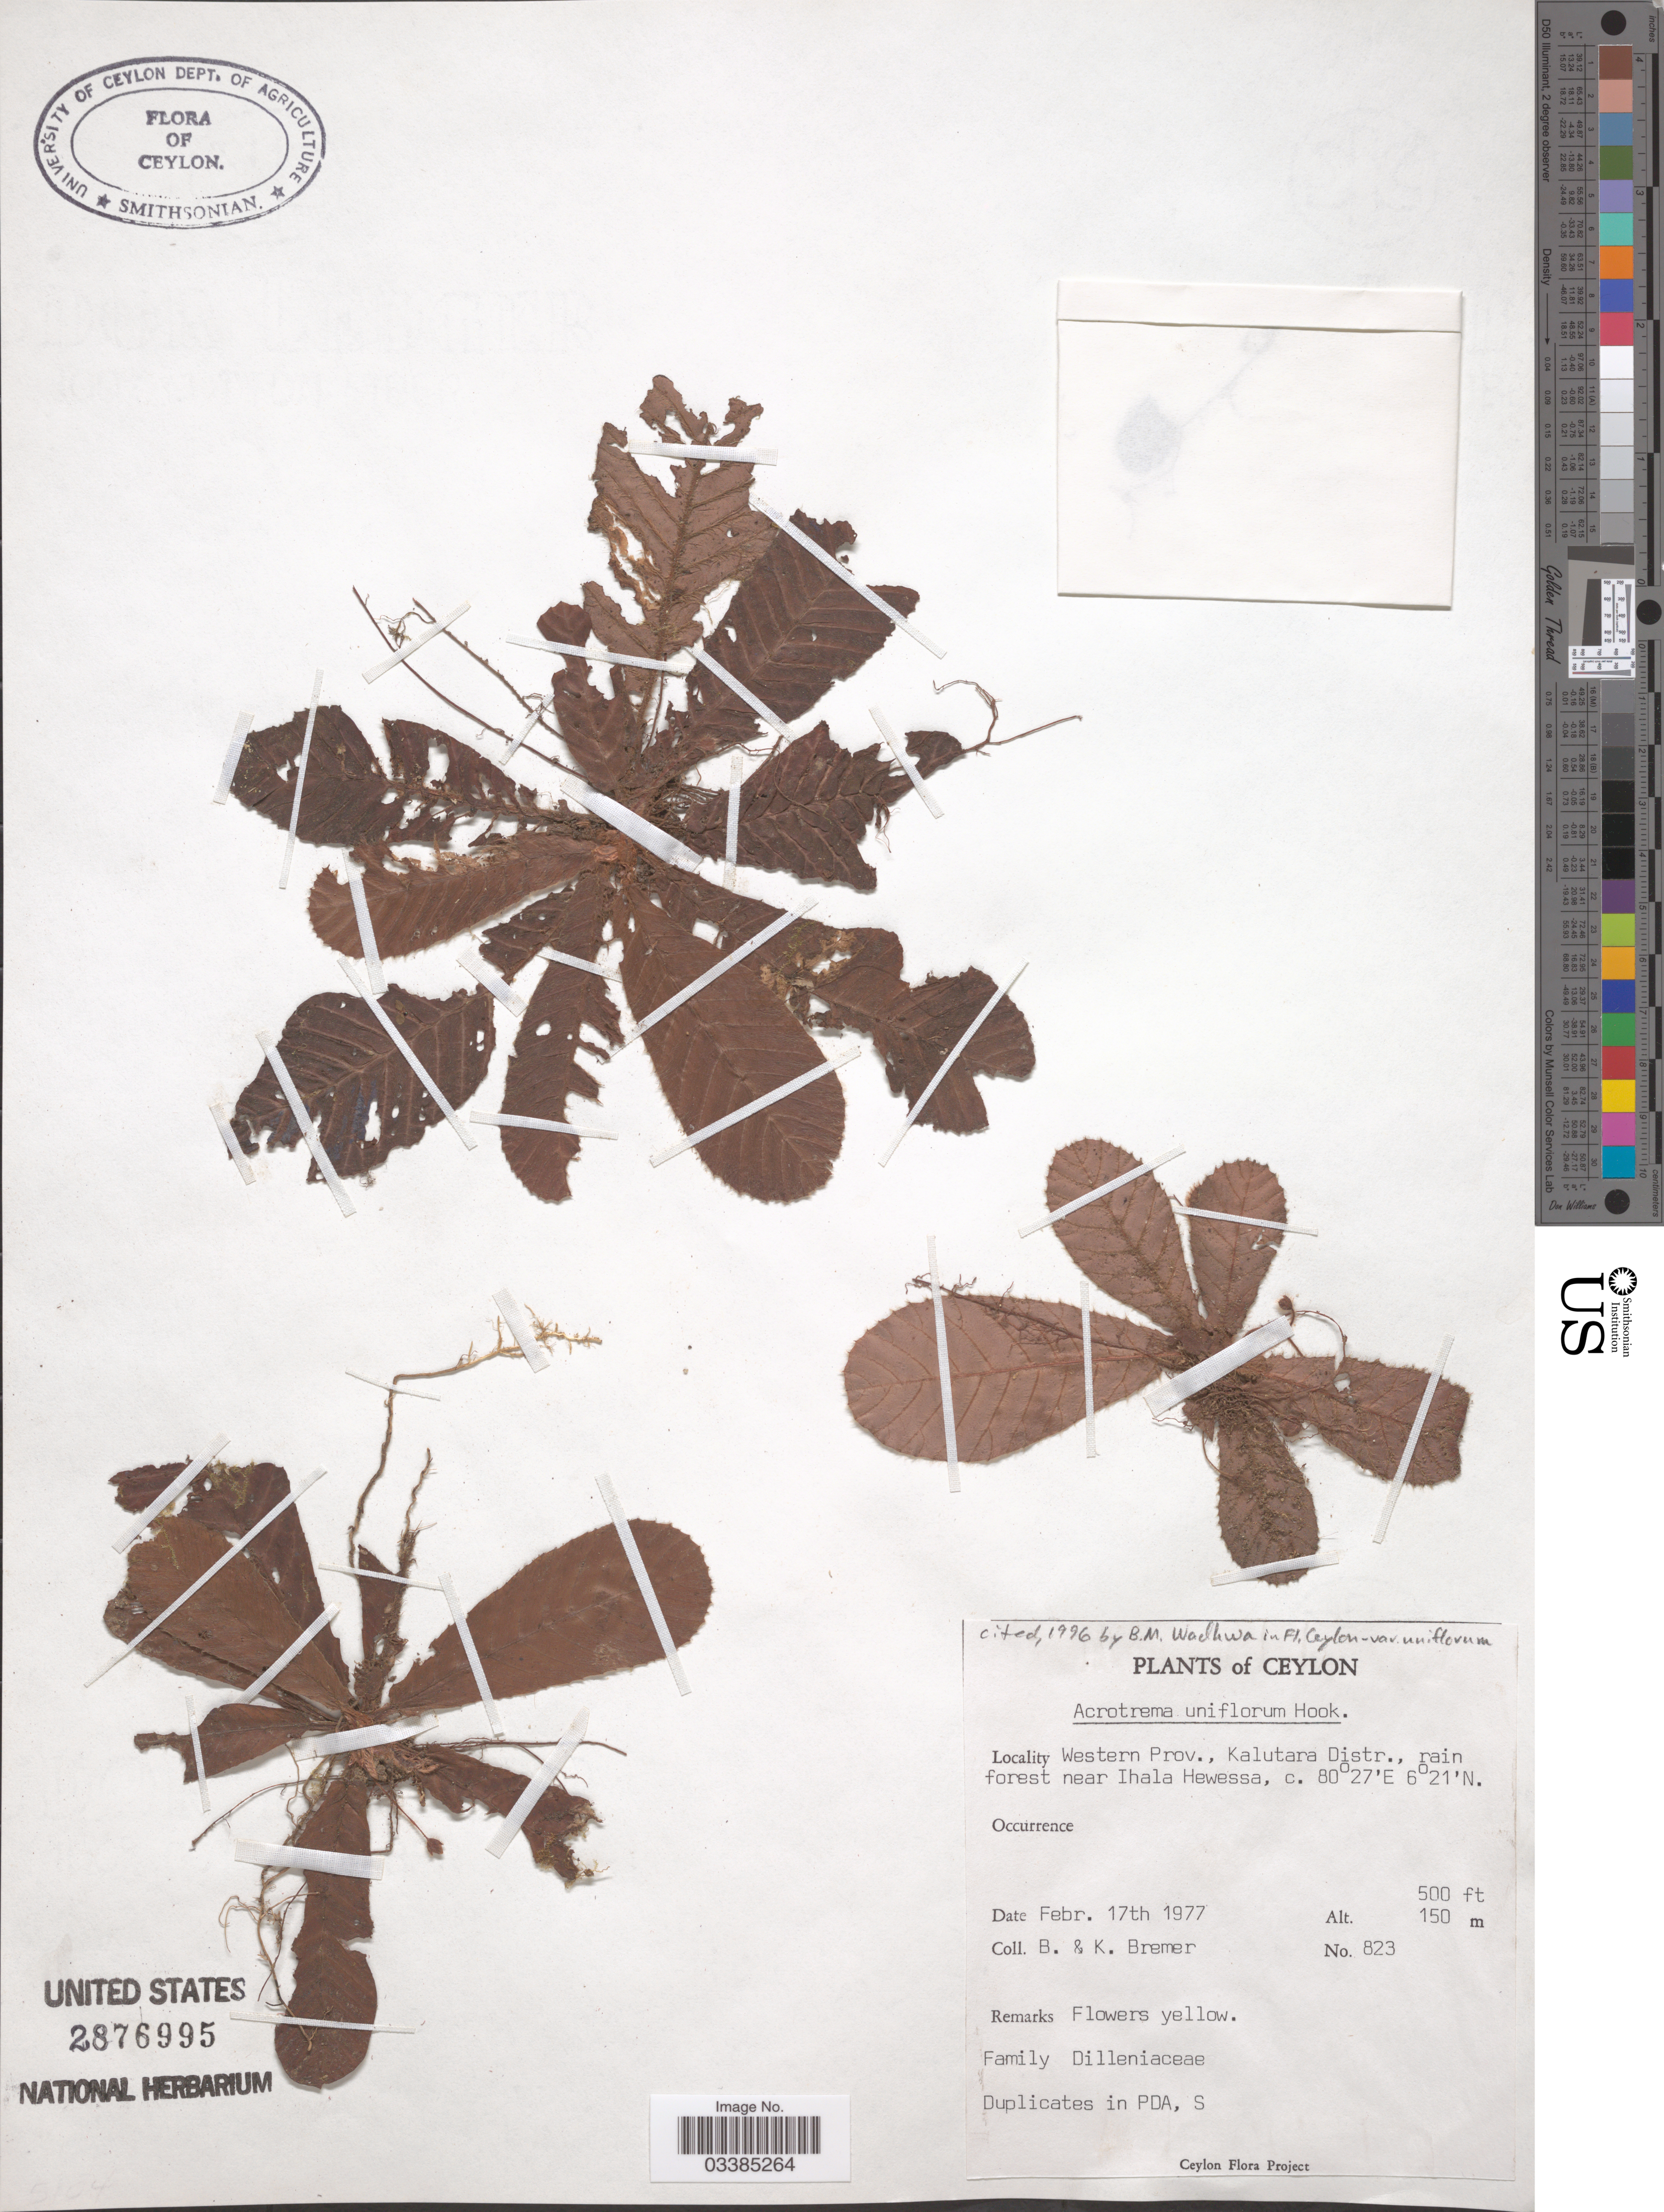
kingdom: Plantae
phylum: Tracheophyta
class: Magnoliopsida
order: Dilleniales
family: Dilleniaceae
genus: Acrotrema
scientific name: Acrotrema uniflorum var. uniflorum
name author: Hook.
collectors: B. Bremer & K. Bremer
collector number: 823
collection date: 1977-02-17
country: Sri Lanka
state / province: Western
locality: Ceylon. Kalutara Distr., rain forest near Ihala Hewessa.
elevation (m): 152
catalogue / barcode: US 2876995